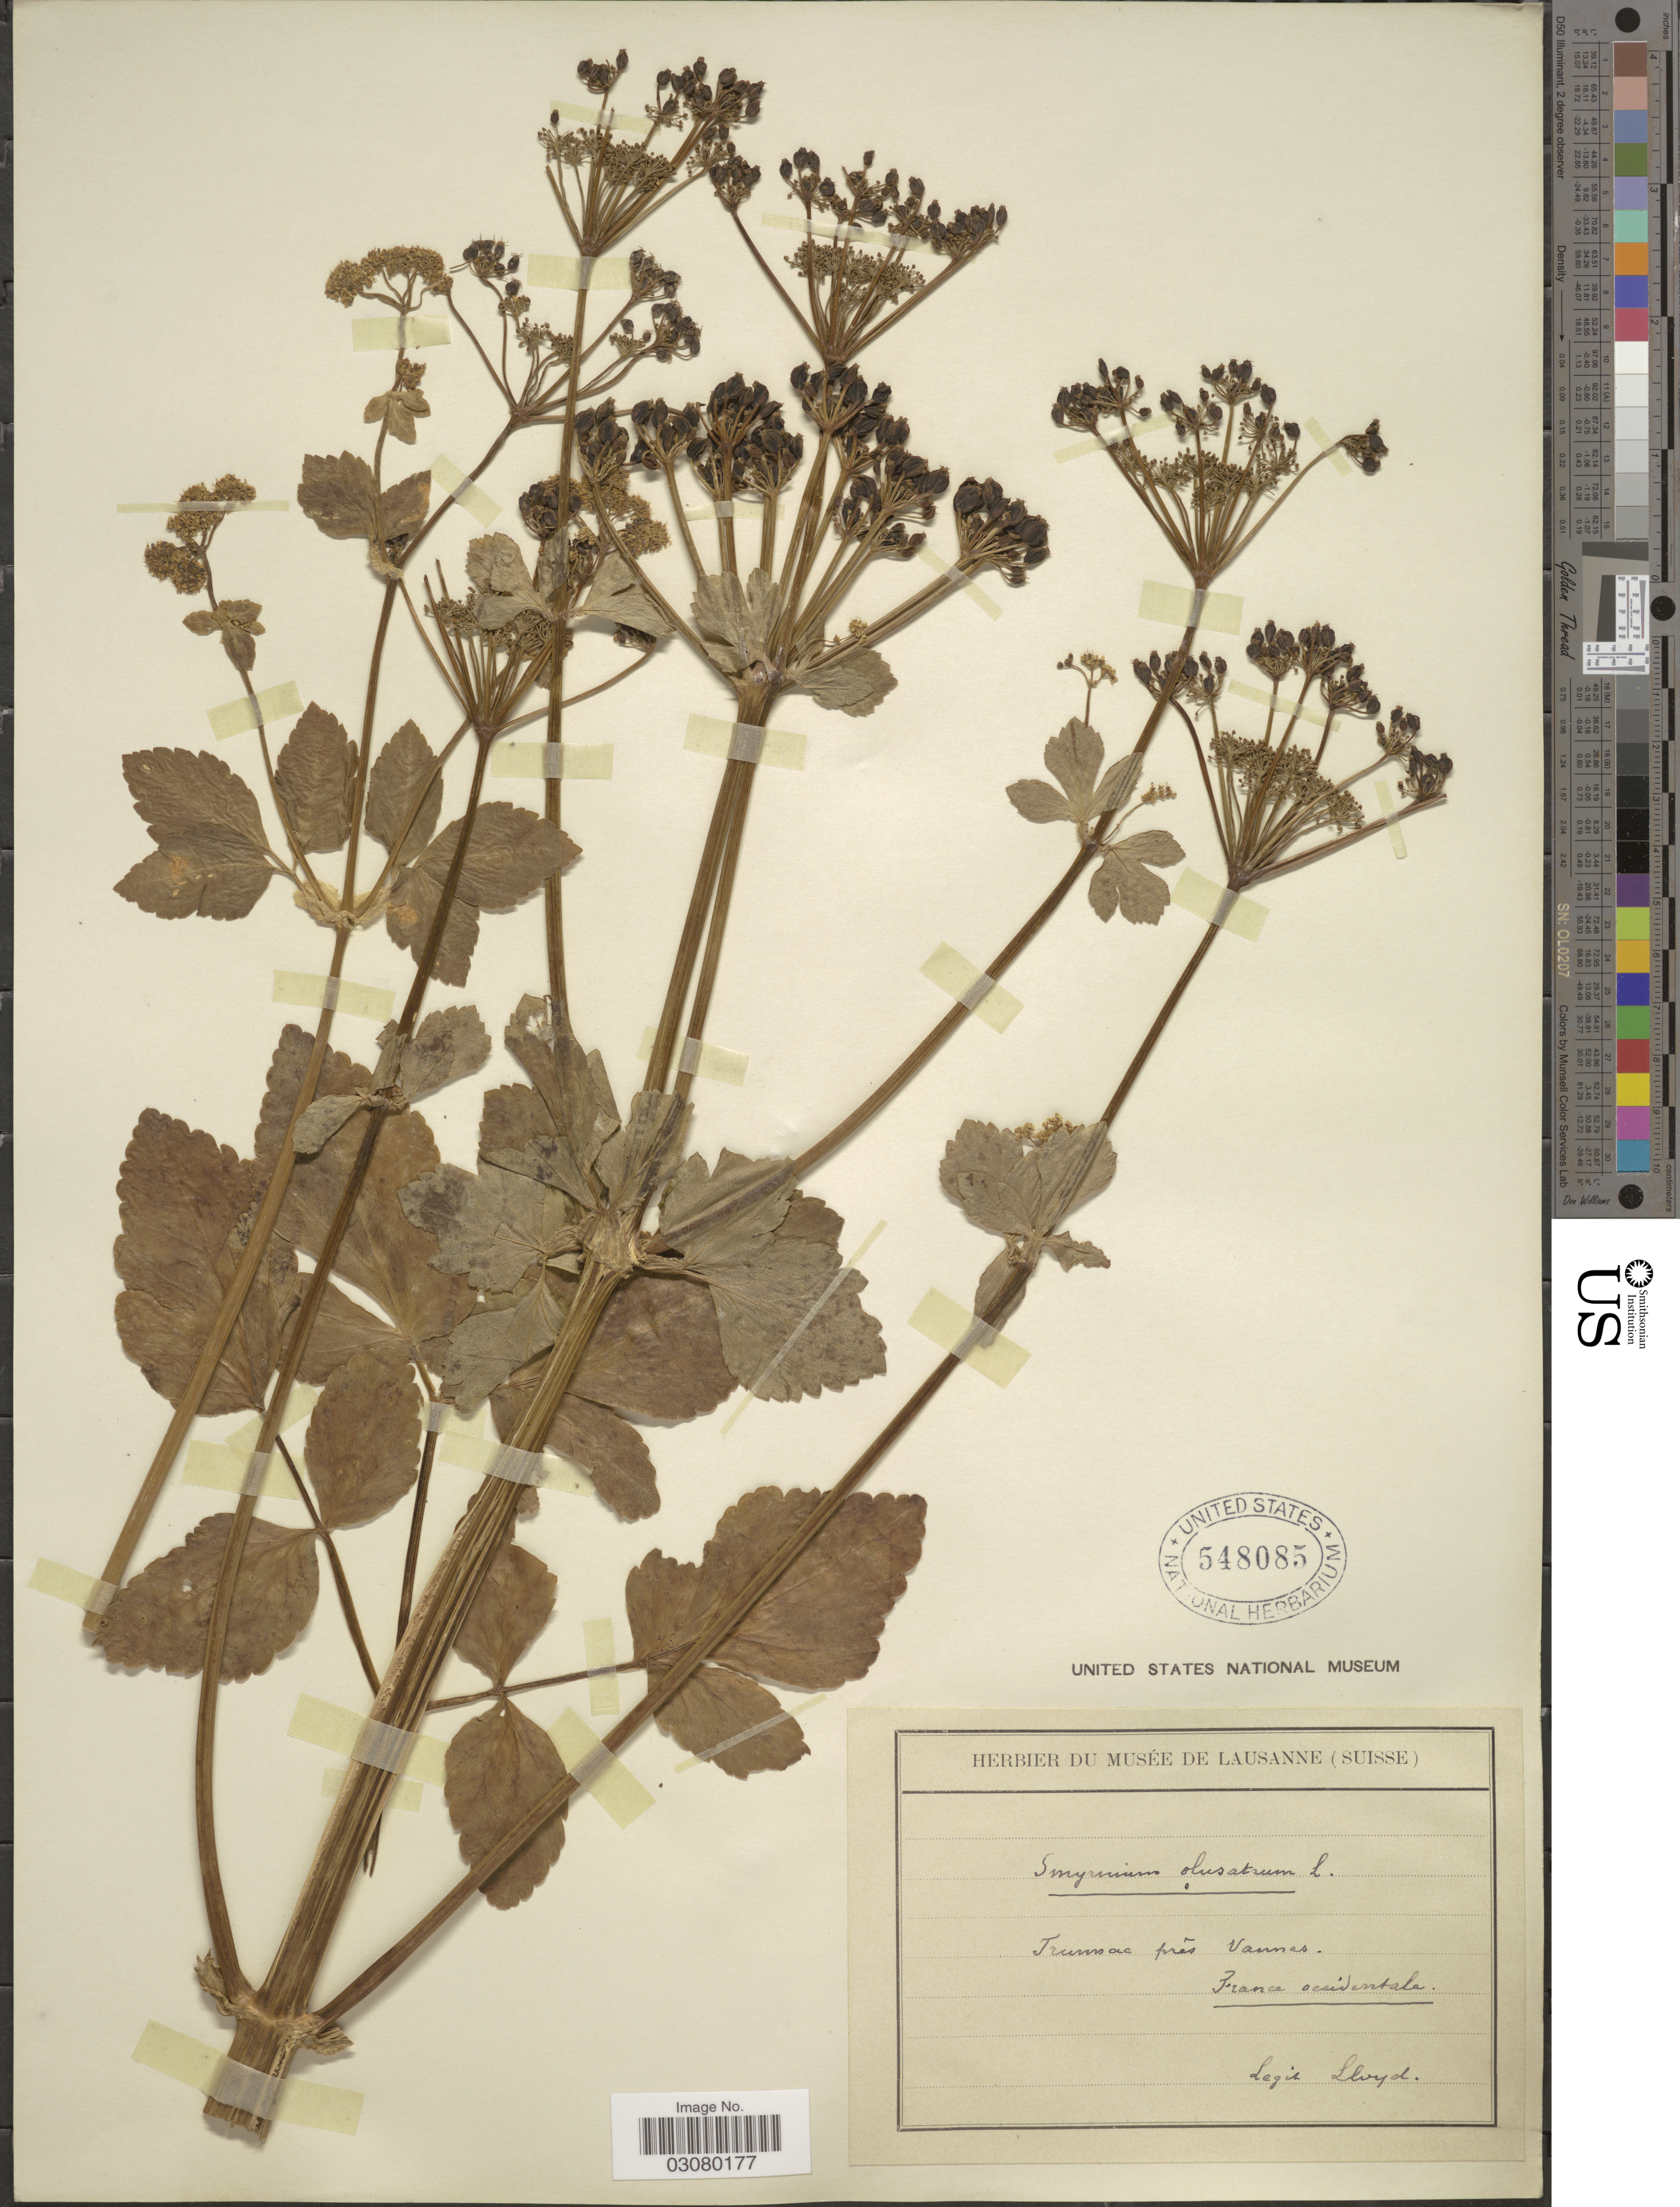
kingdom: Plantae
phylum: Tracheophyta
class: Magnoliopsida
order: Apiales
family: Apiaceae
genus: Smyrnium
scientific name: Smyrnium olusatrum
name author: L.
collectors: -- Lloyd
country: France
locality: Trunsac [interpreted] prés Vannes France occidentale.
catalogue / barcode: US 548085